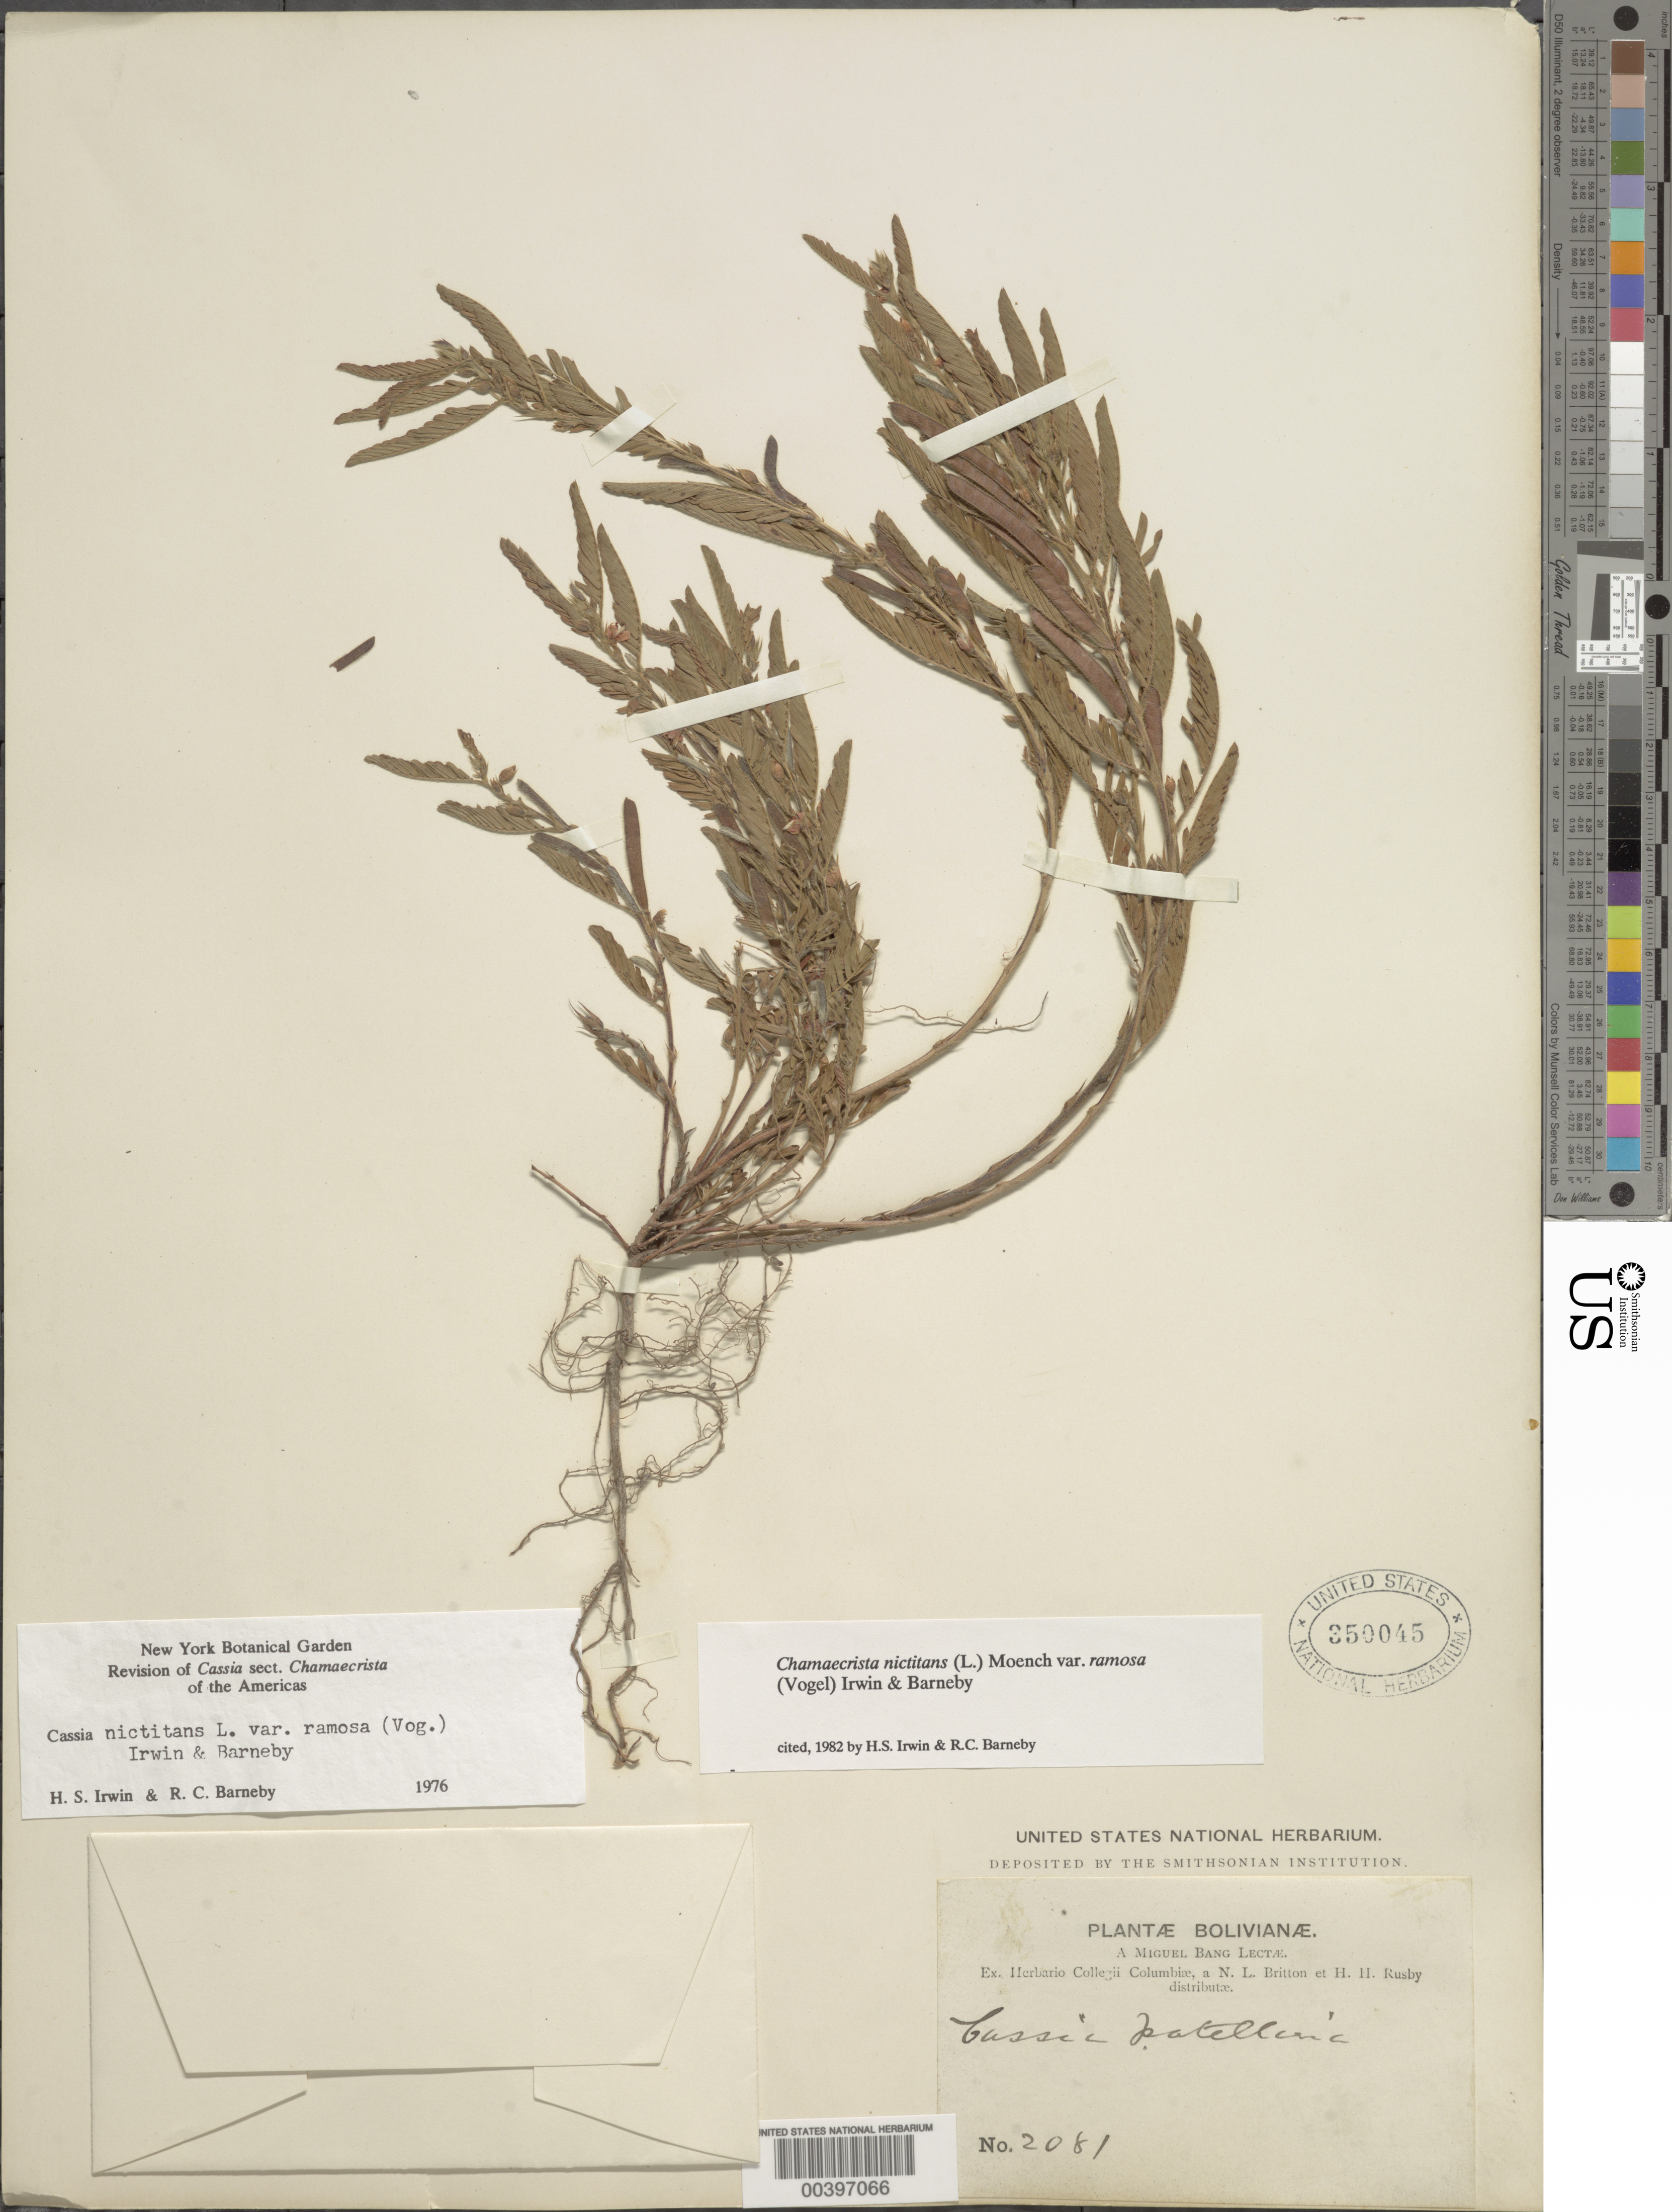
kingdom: Plantae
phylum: Tracheophyta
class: Magnoliopsida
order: Fabales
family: Fabaceae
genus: Chamaecrista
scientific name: Chamaecrista nictitans var. ramosa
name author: (Vogel) H.S. Irwin & Barneby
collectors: M. Bang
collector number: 2081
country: Bolivia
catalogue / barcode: US 350045